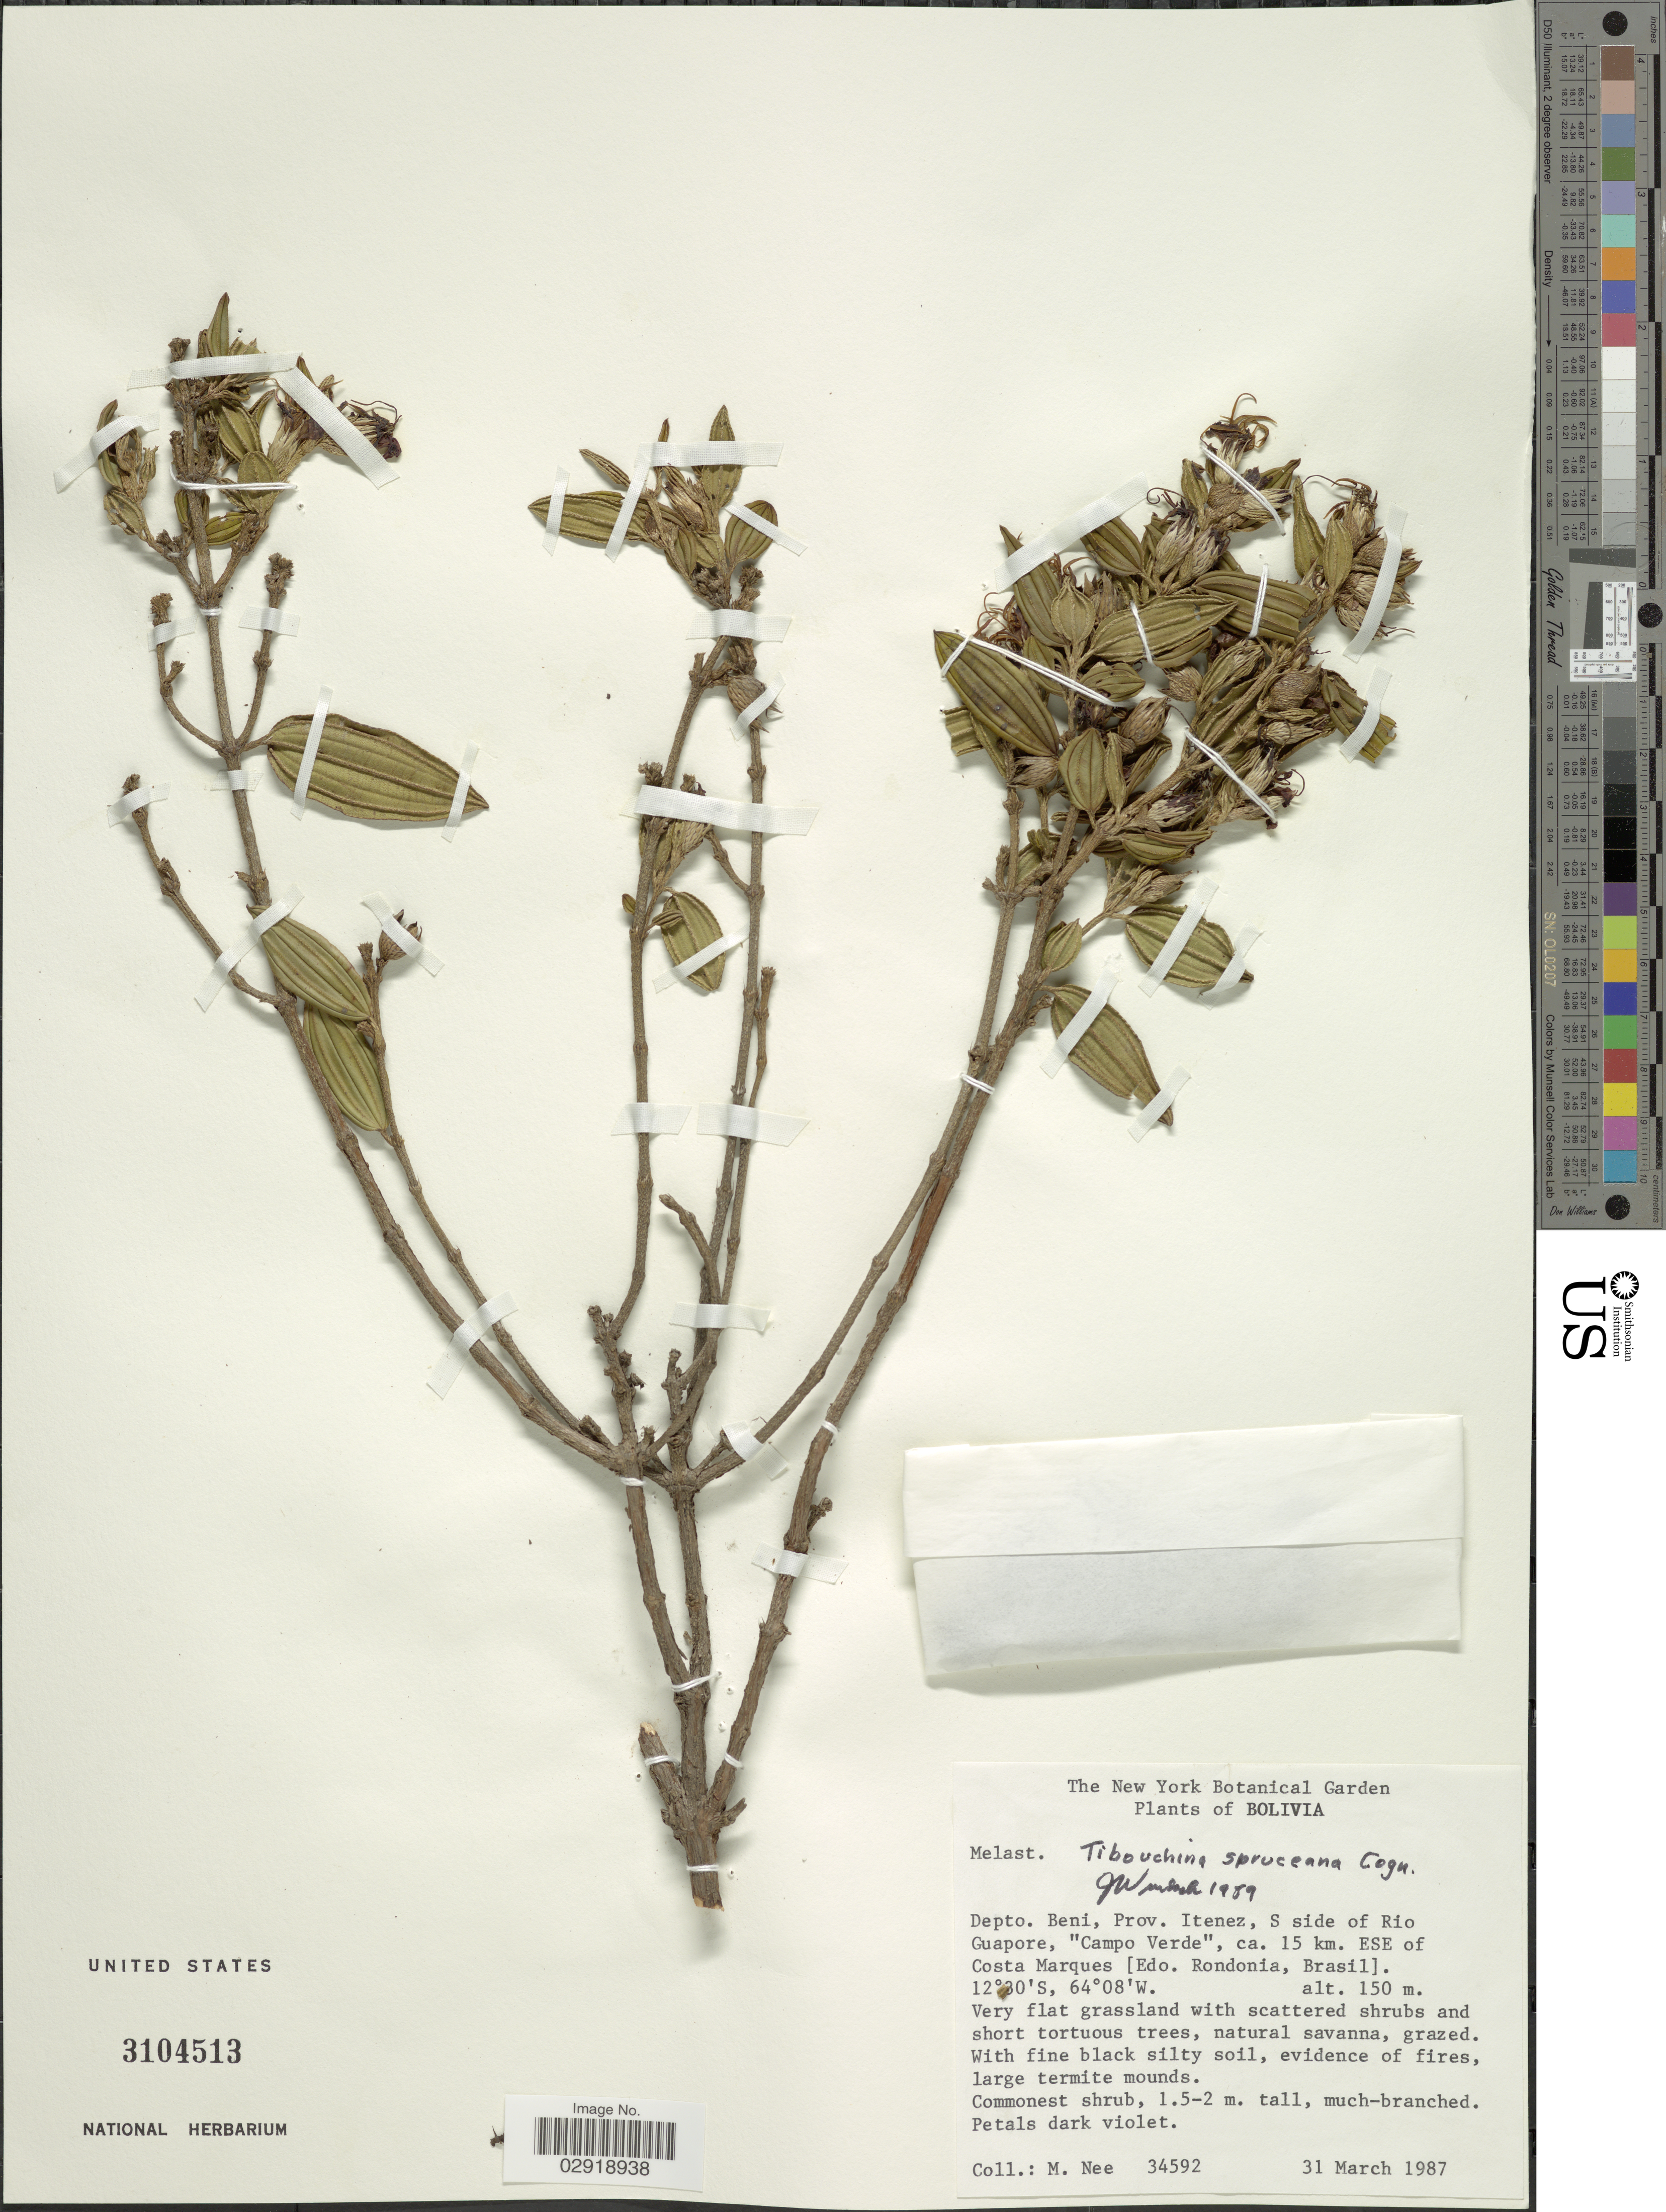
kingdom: Plantae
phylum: Tracheophyta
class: Magnoliopsida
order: Myrtales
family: Melastomataceae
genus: Tibouchina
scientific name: Tibouchina spruceana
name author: Cogn.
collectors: M. Nee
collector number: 34592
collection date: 1987-03-31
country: Bolivia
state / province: Beni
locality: Depto. Beni, Prov. Itenez, S side of Rio Guapore, "Campo Verde", ca. 15 km. ESE of Costa Marques [Edo. Rondonia, Brasil].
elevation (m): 150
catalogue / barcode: US 3104513